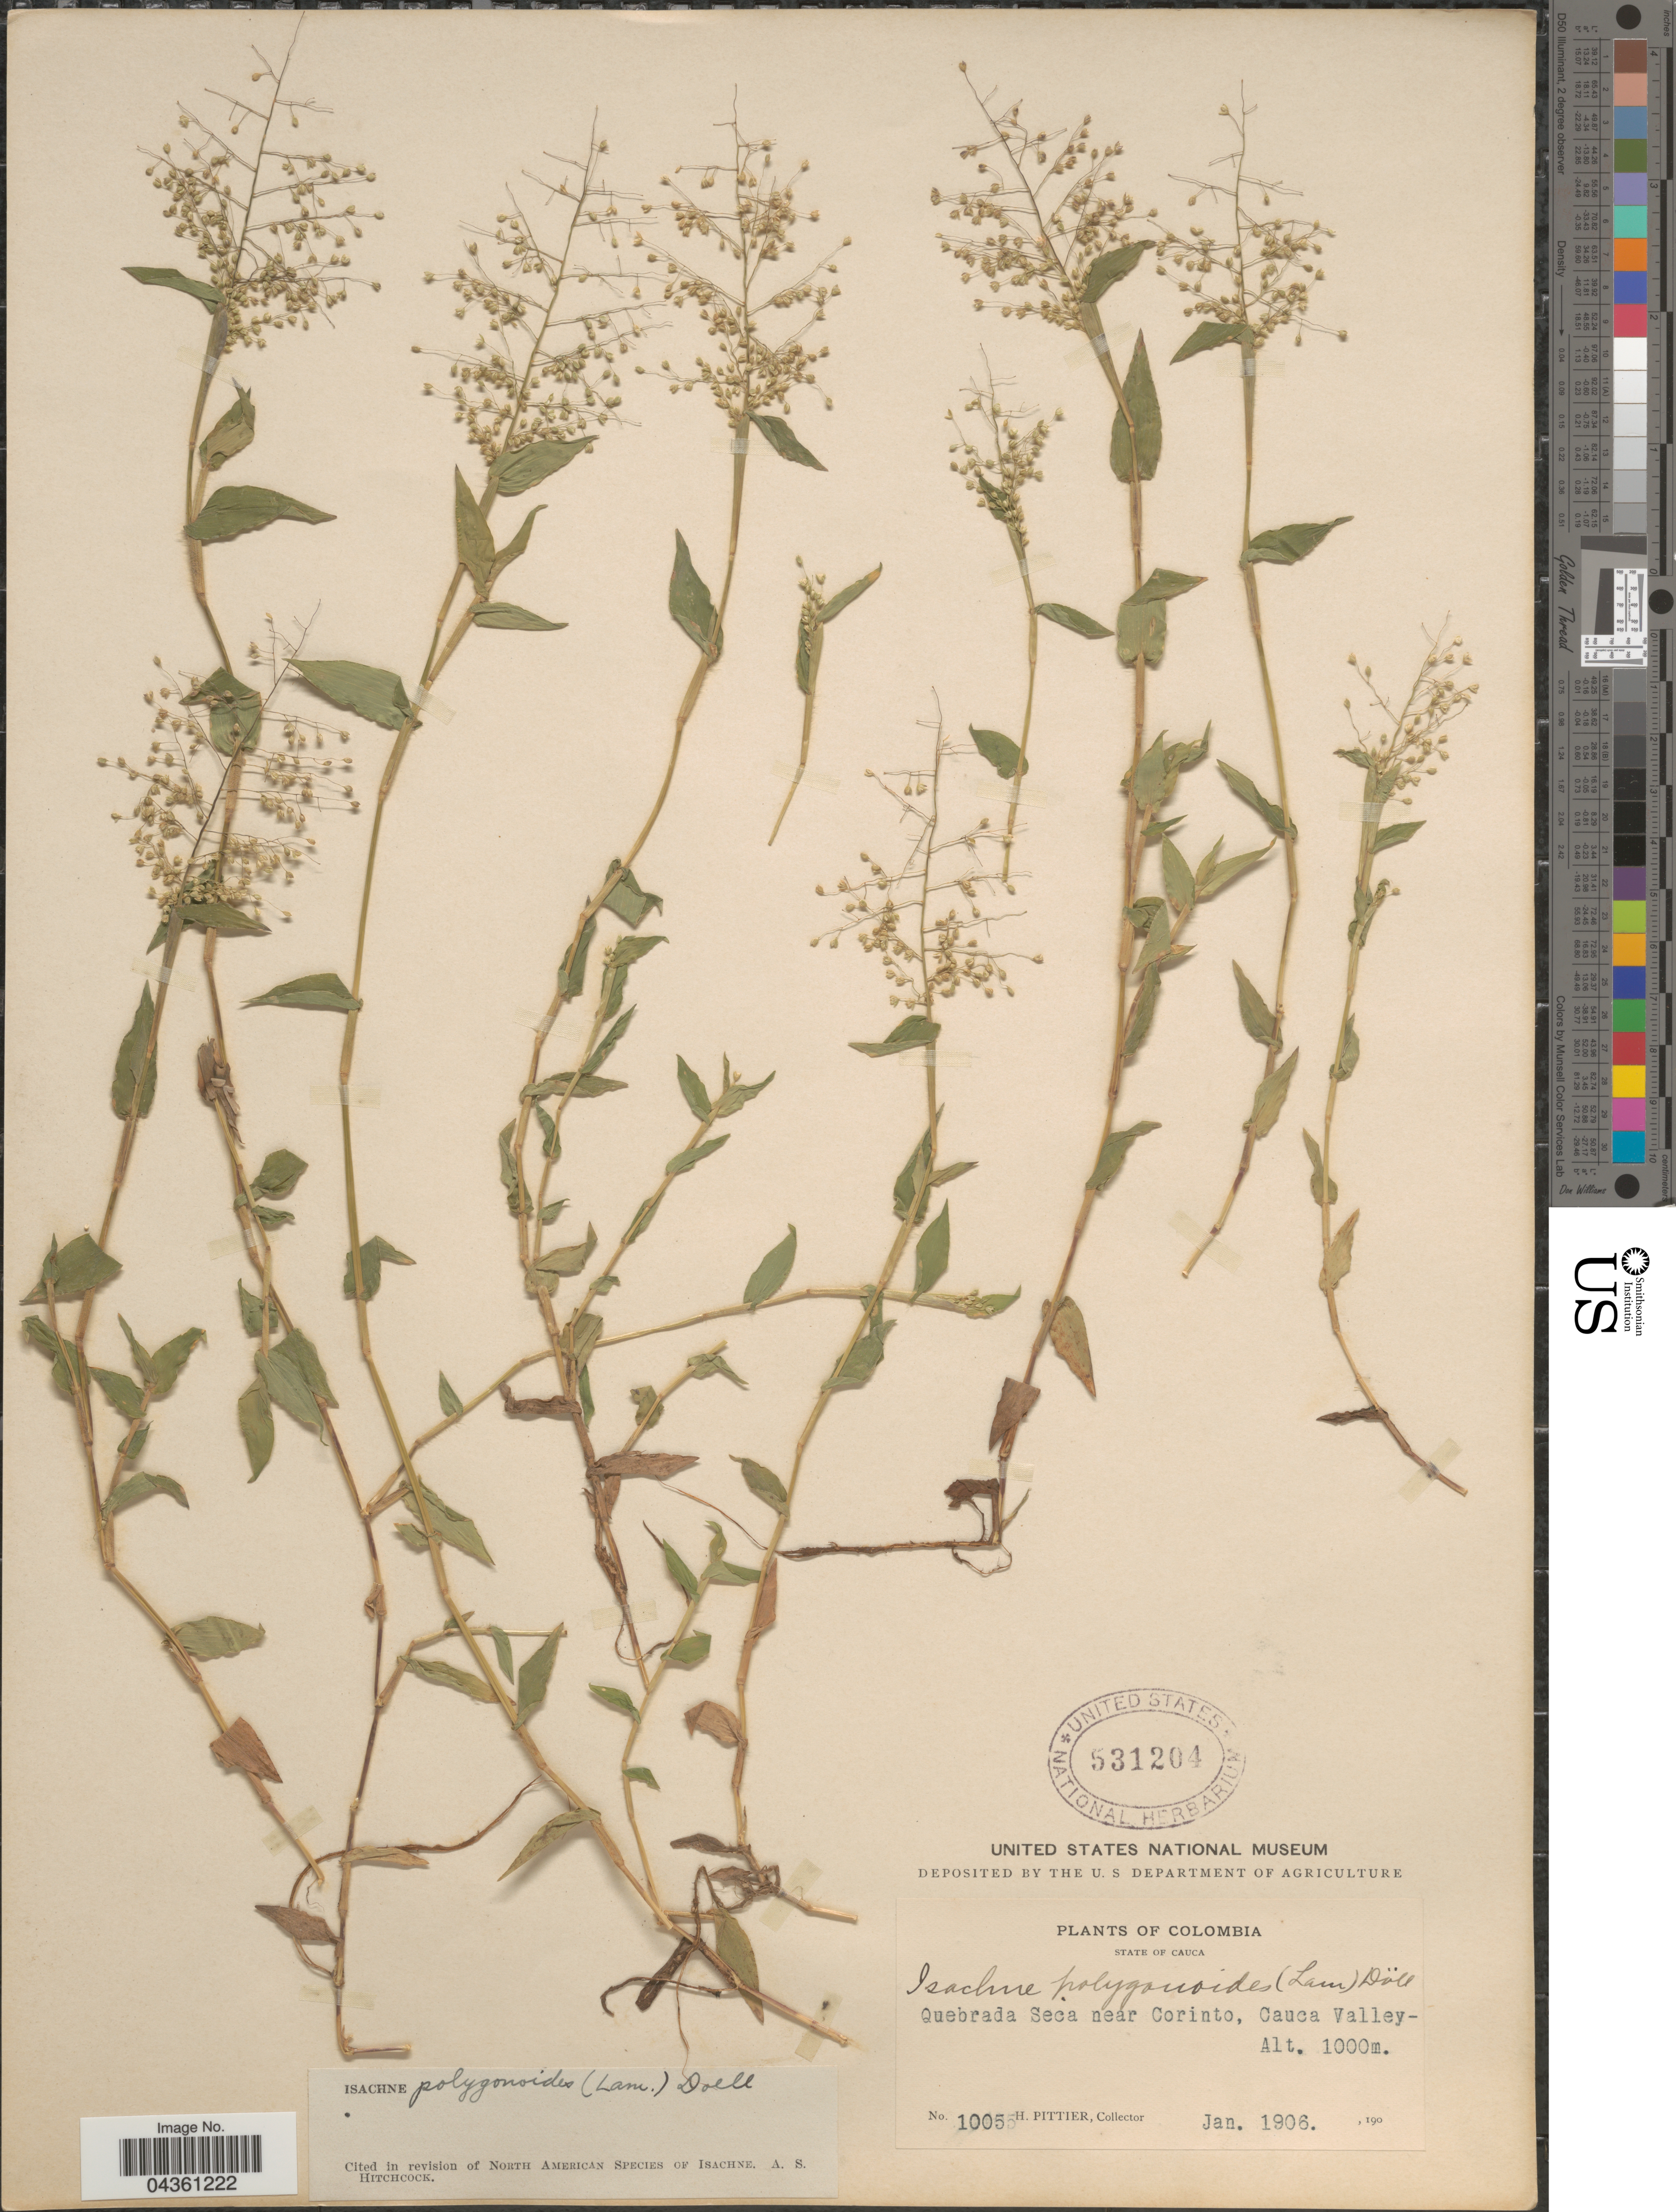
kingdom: Plantae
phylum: Tracheophyta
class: Liliopsida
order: Poales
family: Poaceae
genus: Isachne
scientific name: Isachne polygonoides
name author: (Lam.) Döll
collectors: H. F. Pittier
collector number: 1005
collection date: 1906-01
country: Colombia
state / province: Cauca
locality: Quebrada Seca near Corinto, Cauca Valley.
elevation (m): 1000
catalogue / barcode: US 531204